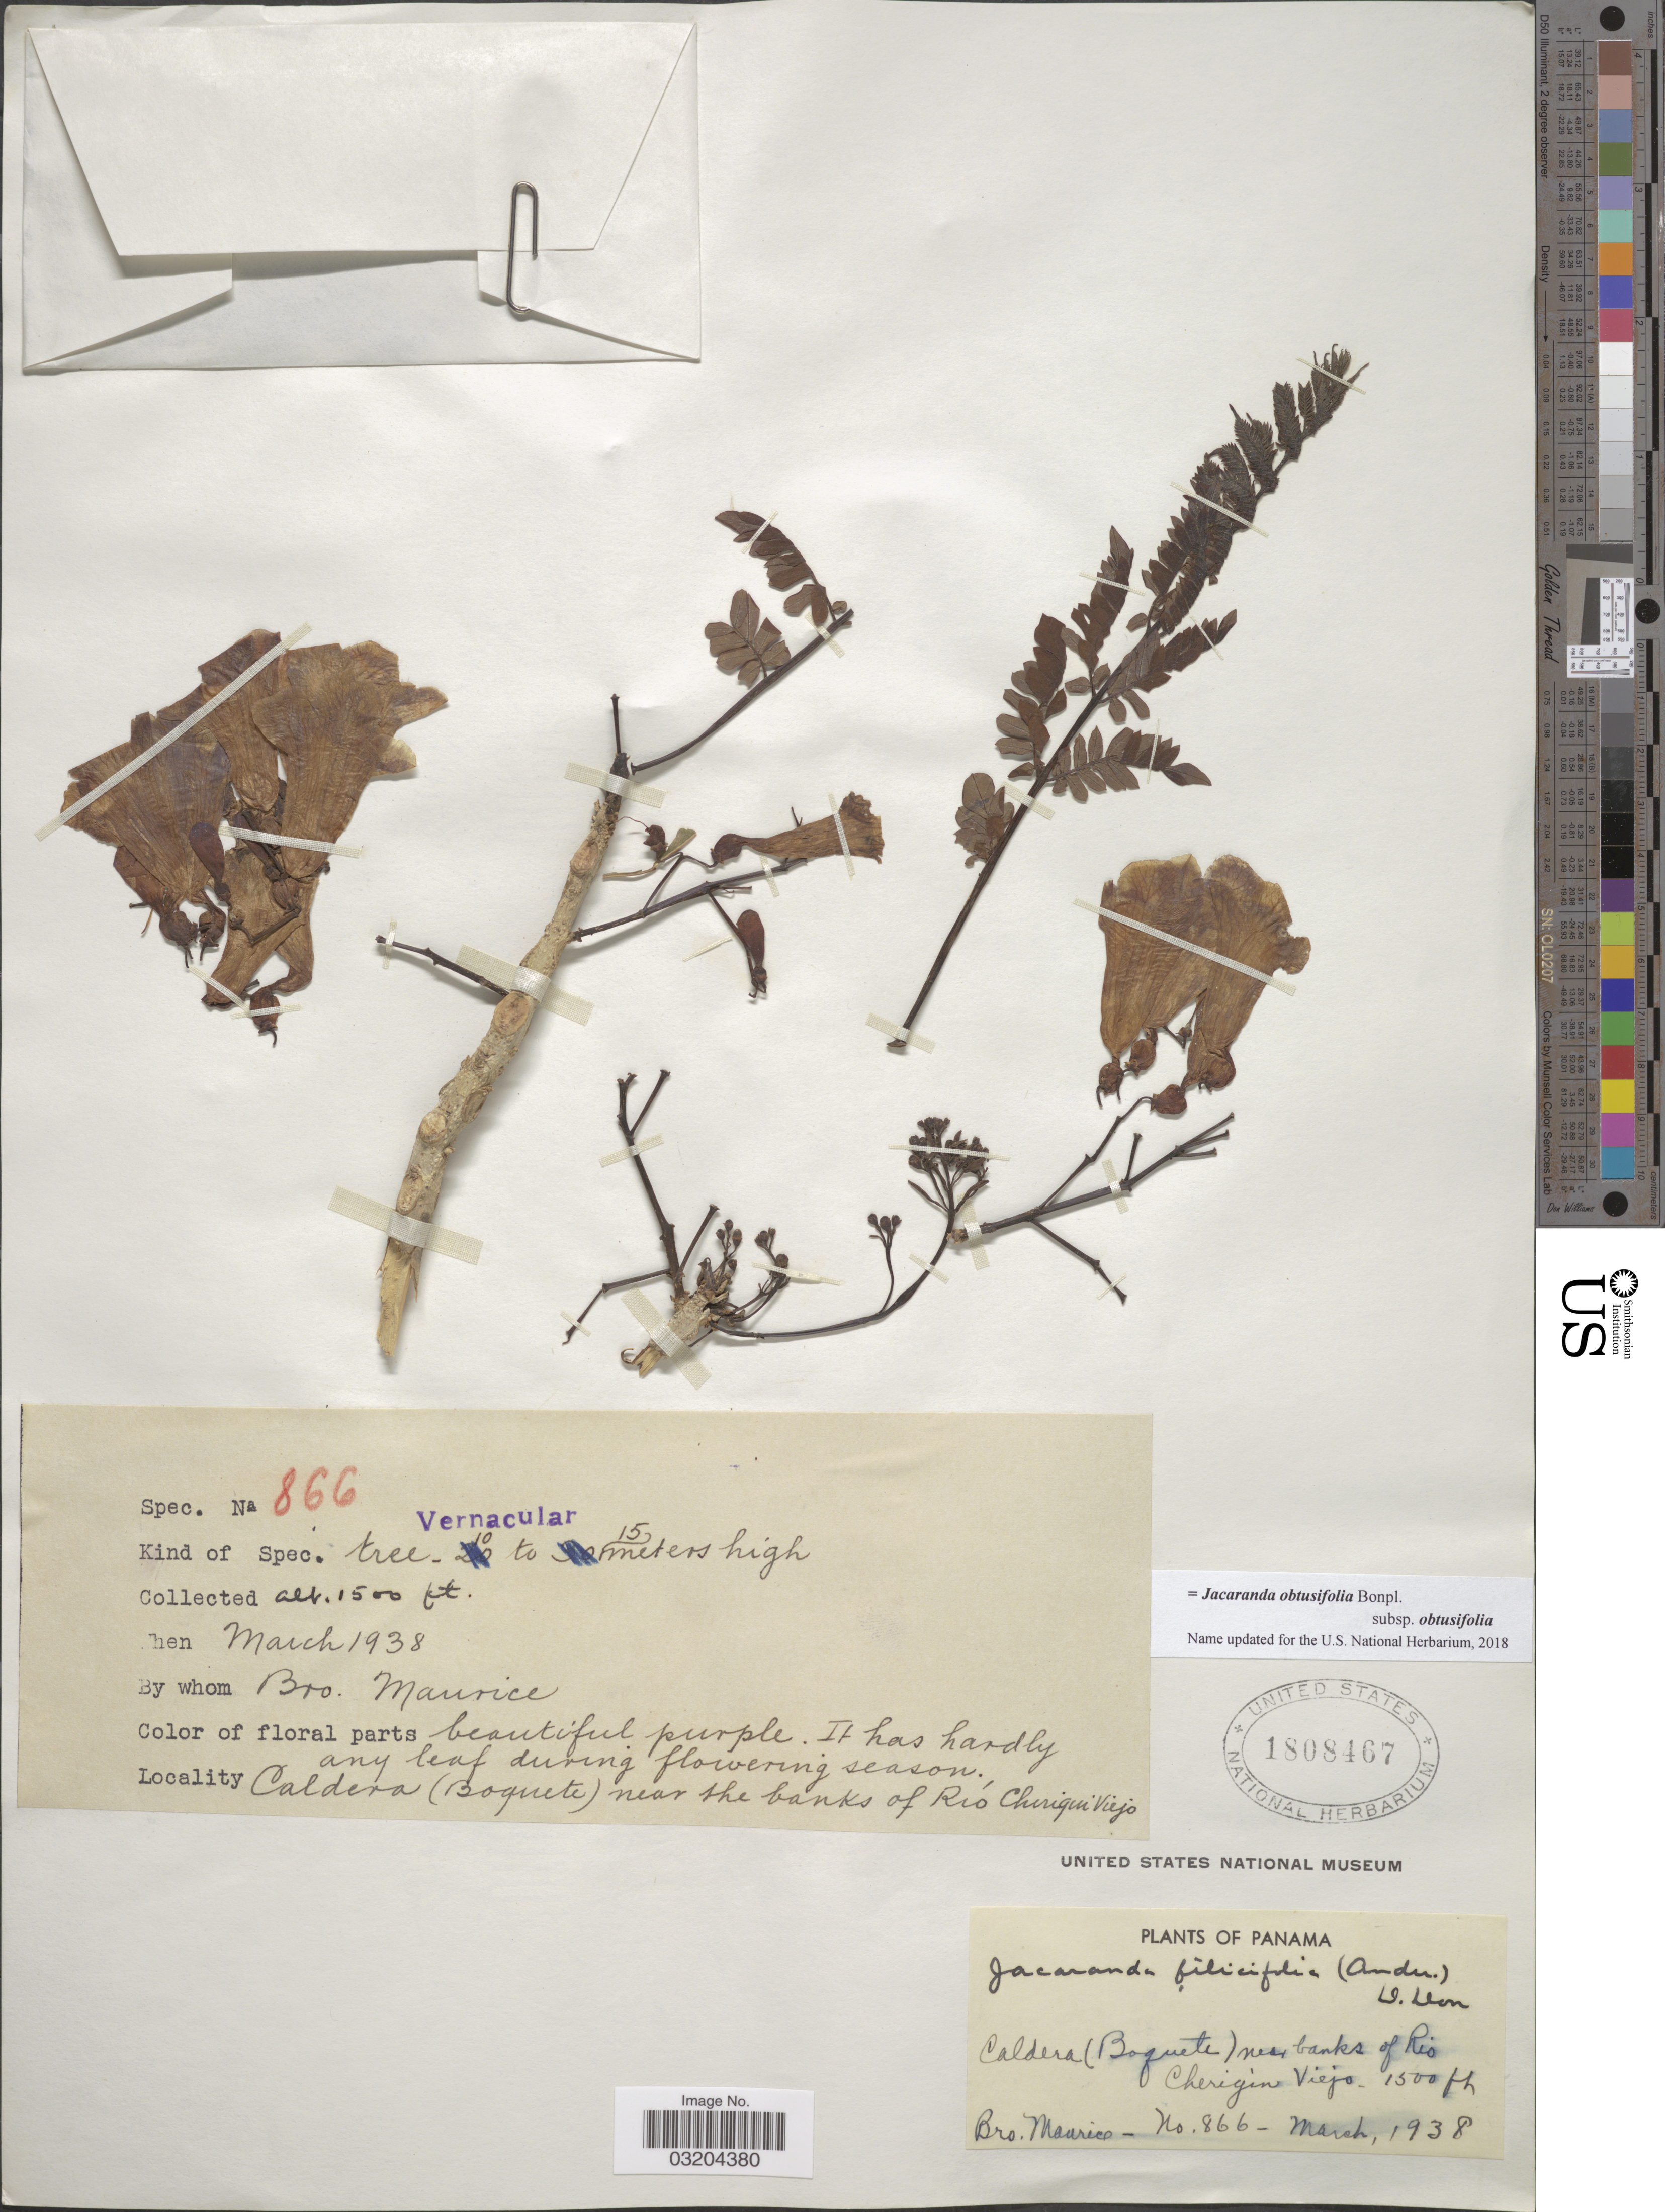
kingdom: Plantae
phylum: Tracheophyta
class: Magnoliopsida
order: Lamiales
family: Bignoniaceae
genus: Jacaranda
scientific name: Jacaranda obtusifolia subsp. obtusifolia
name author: Bonpl.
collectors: B. Maurice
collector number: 866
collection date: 1938-03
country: Panama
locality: Caldera (Boquete) near banks of Río Cheriqui Viejo.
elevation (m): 457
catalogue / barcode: US 1808467